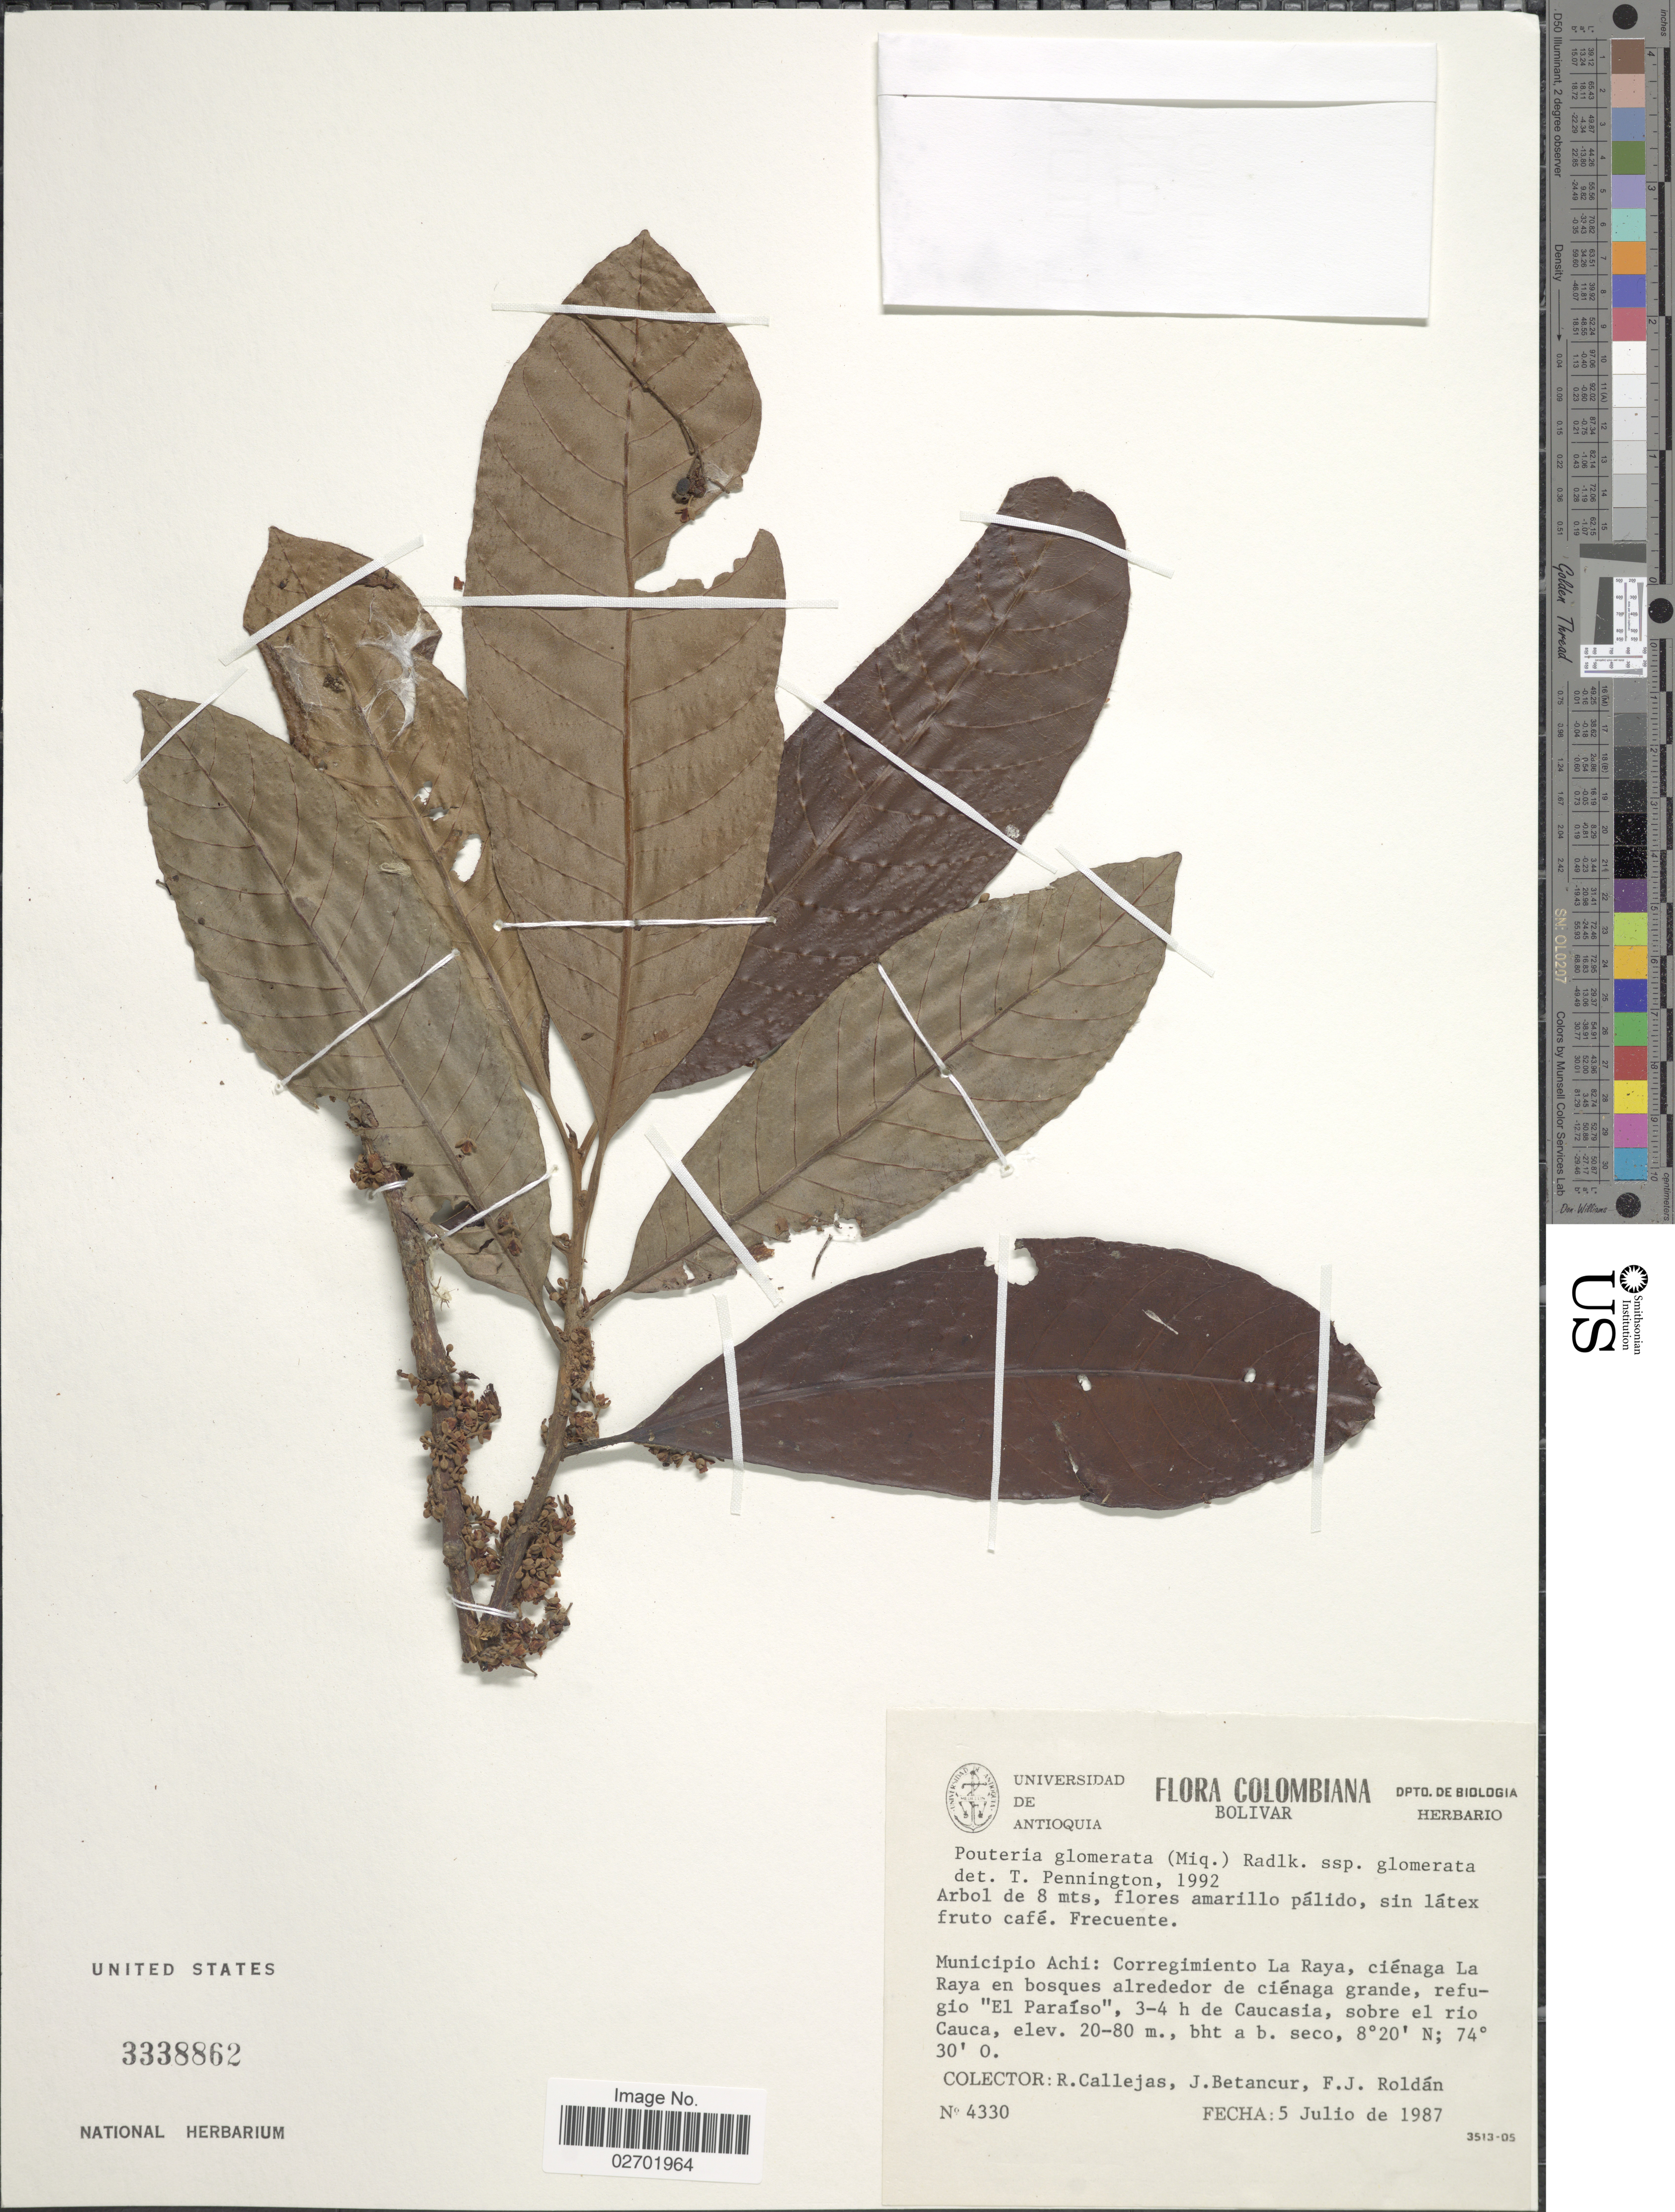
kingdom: Plantae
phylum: Tracheophyta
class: Magnoliopsida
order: Ericales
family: Sapotaceae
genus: Pouteria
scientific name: Pouteria glomerata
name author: (Miq.) Radlk.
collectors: R. Callejas, J. Betancur & F. J. Roldán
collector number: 4330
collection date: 1987-07-05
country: Colombia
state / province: Bolívar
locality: Municipio Achi; Corregimiento La Raya, ciénaga La Raya en bosques alrededor de ciénaga grande, refugio 'El Paraíso', 3-4 h de Caucasia, sobre el rio Cauca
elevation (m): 20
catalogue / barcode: US 3338862